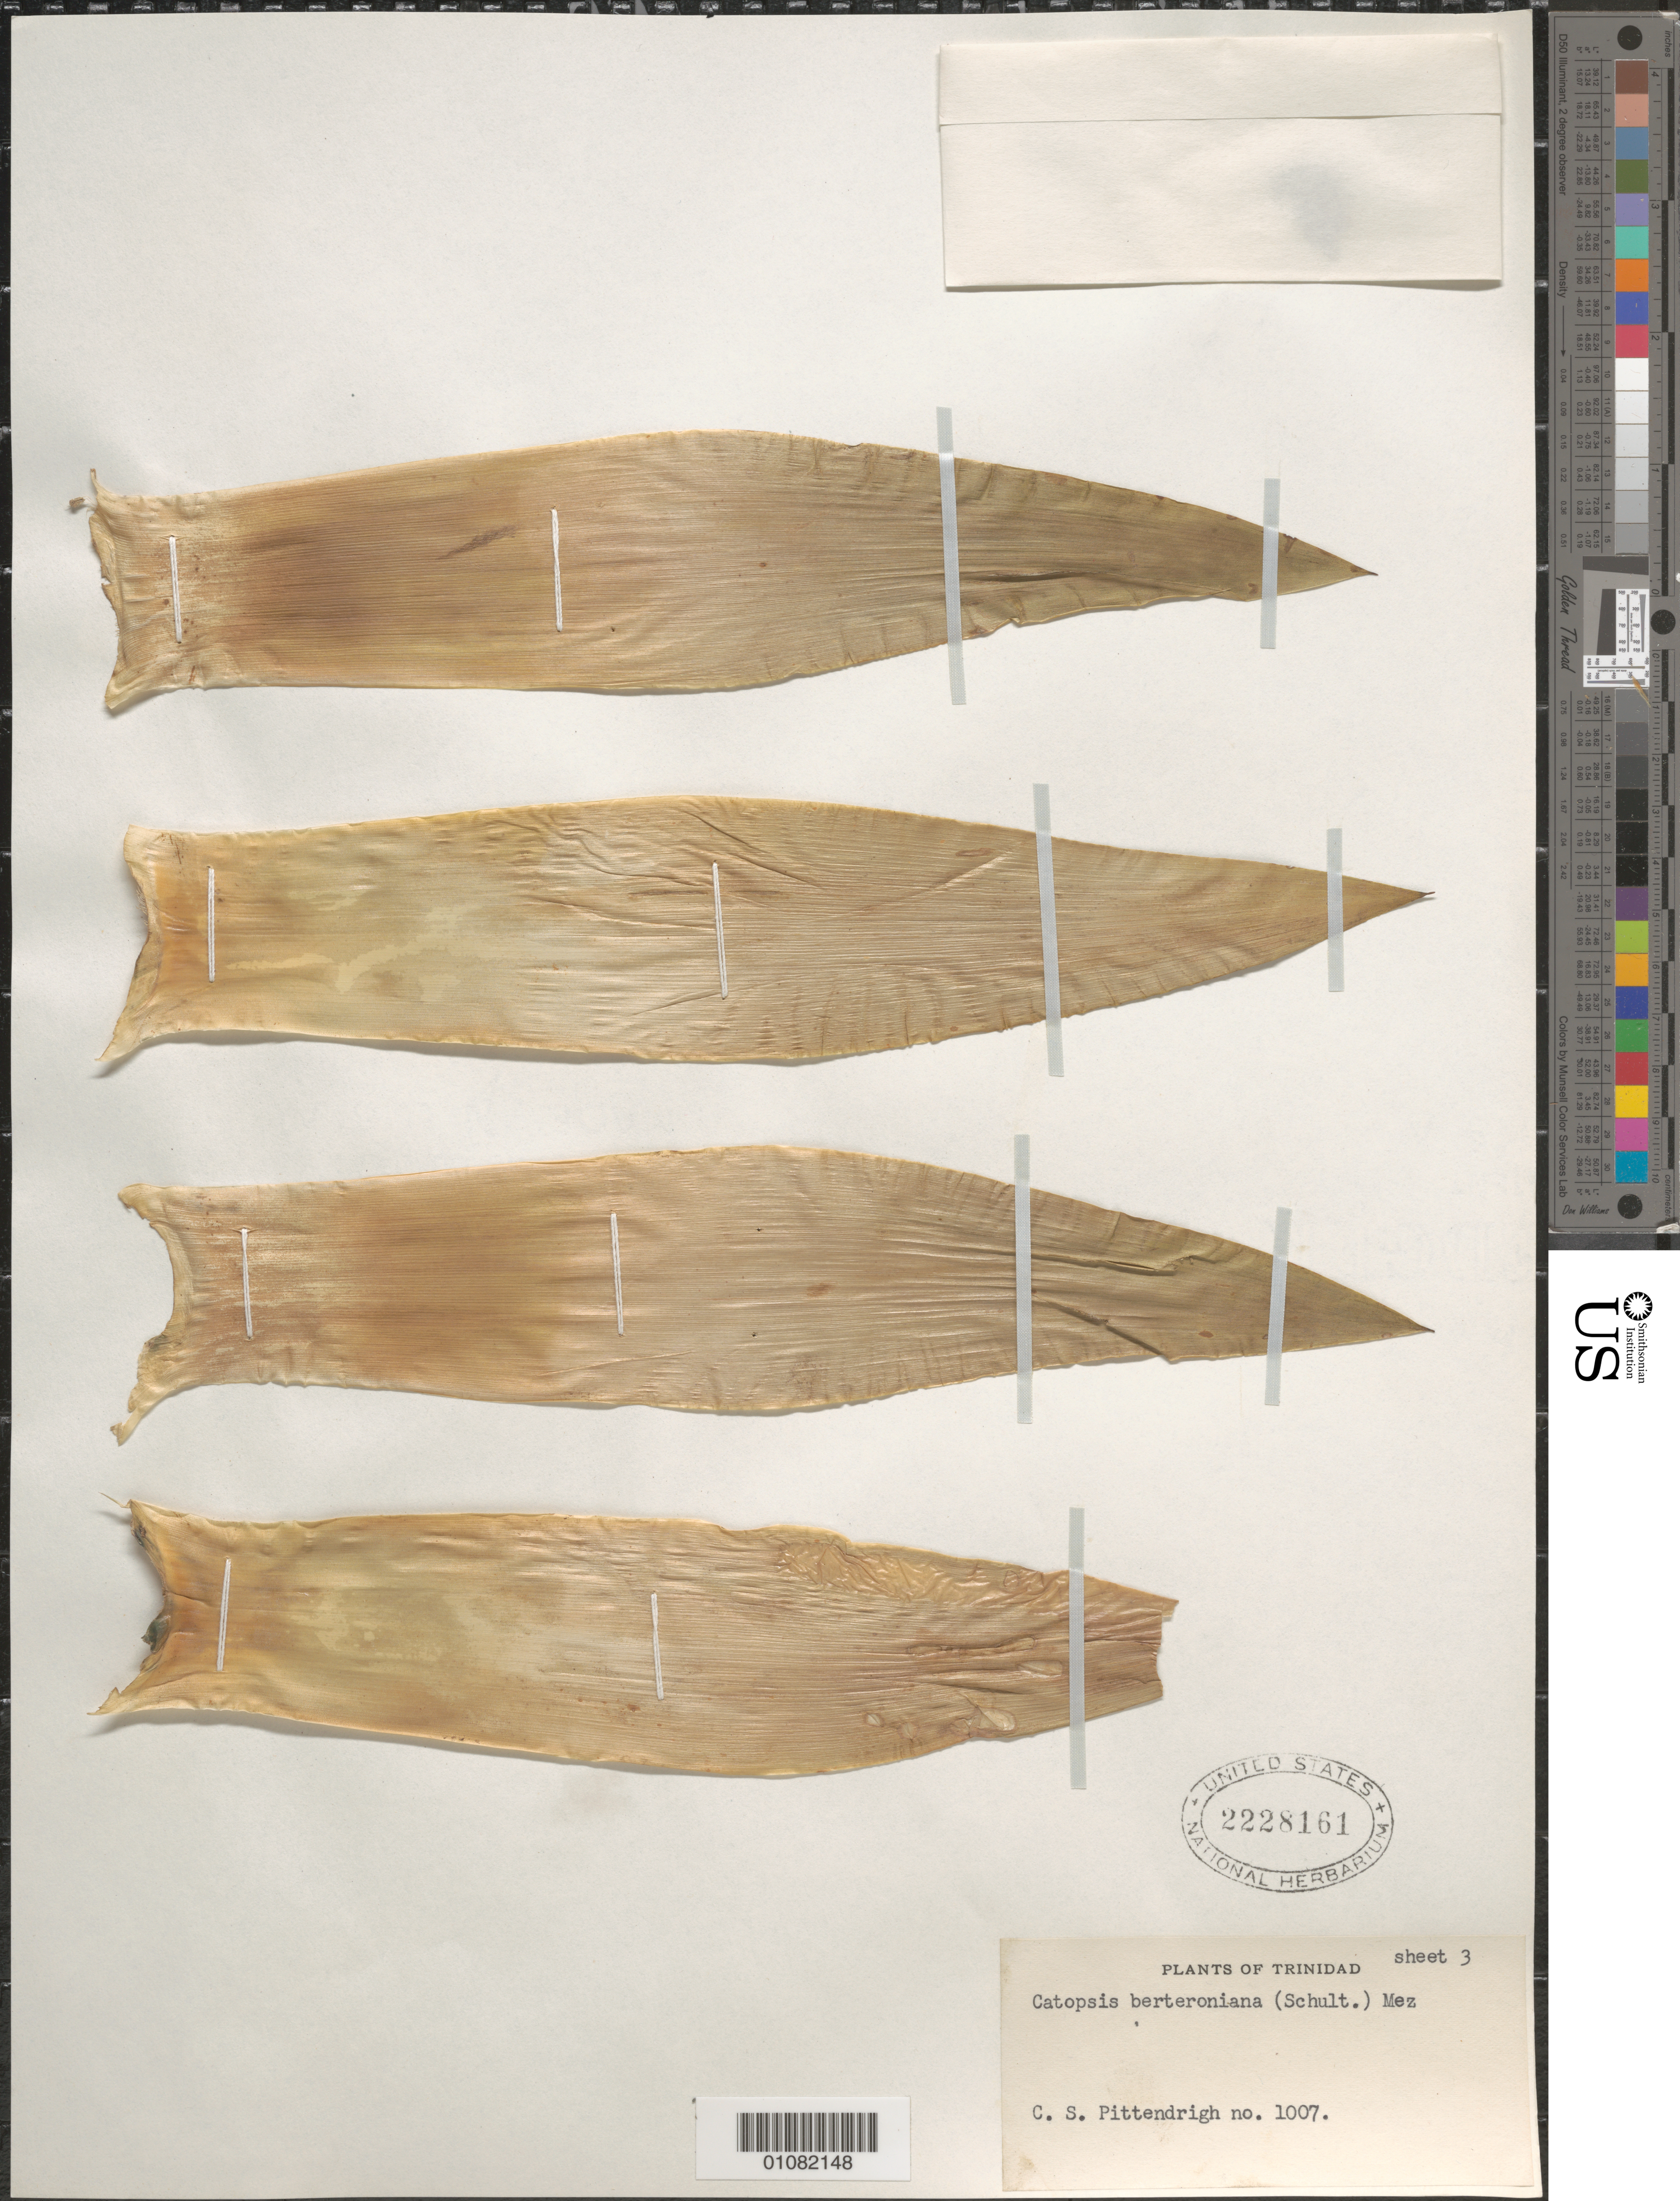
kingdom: Plantae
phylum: Tracheophyta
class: Liliopsida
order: Poales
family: Bromeliaceae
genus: Catopsis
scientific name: Catopsis berteroniana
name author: (Schult. & Schult. f.) Mez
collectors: C. S. Pittendrigh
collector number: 1007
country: Trinidad and Tobago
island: Trinidad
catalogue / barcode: US 2228161